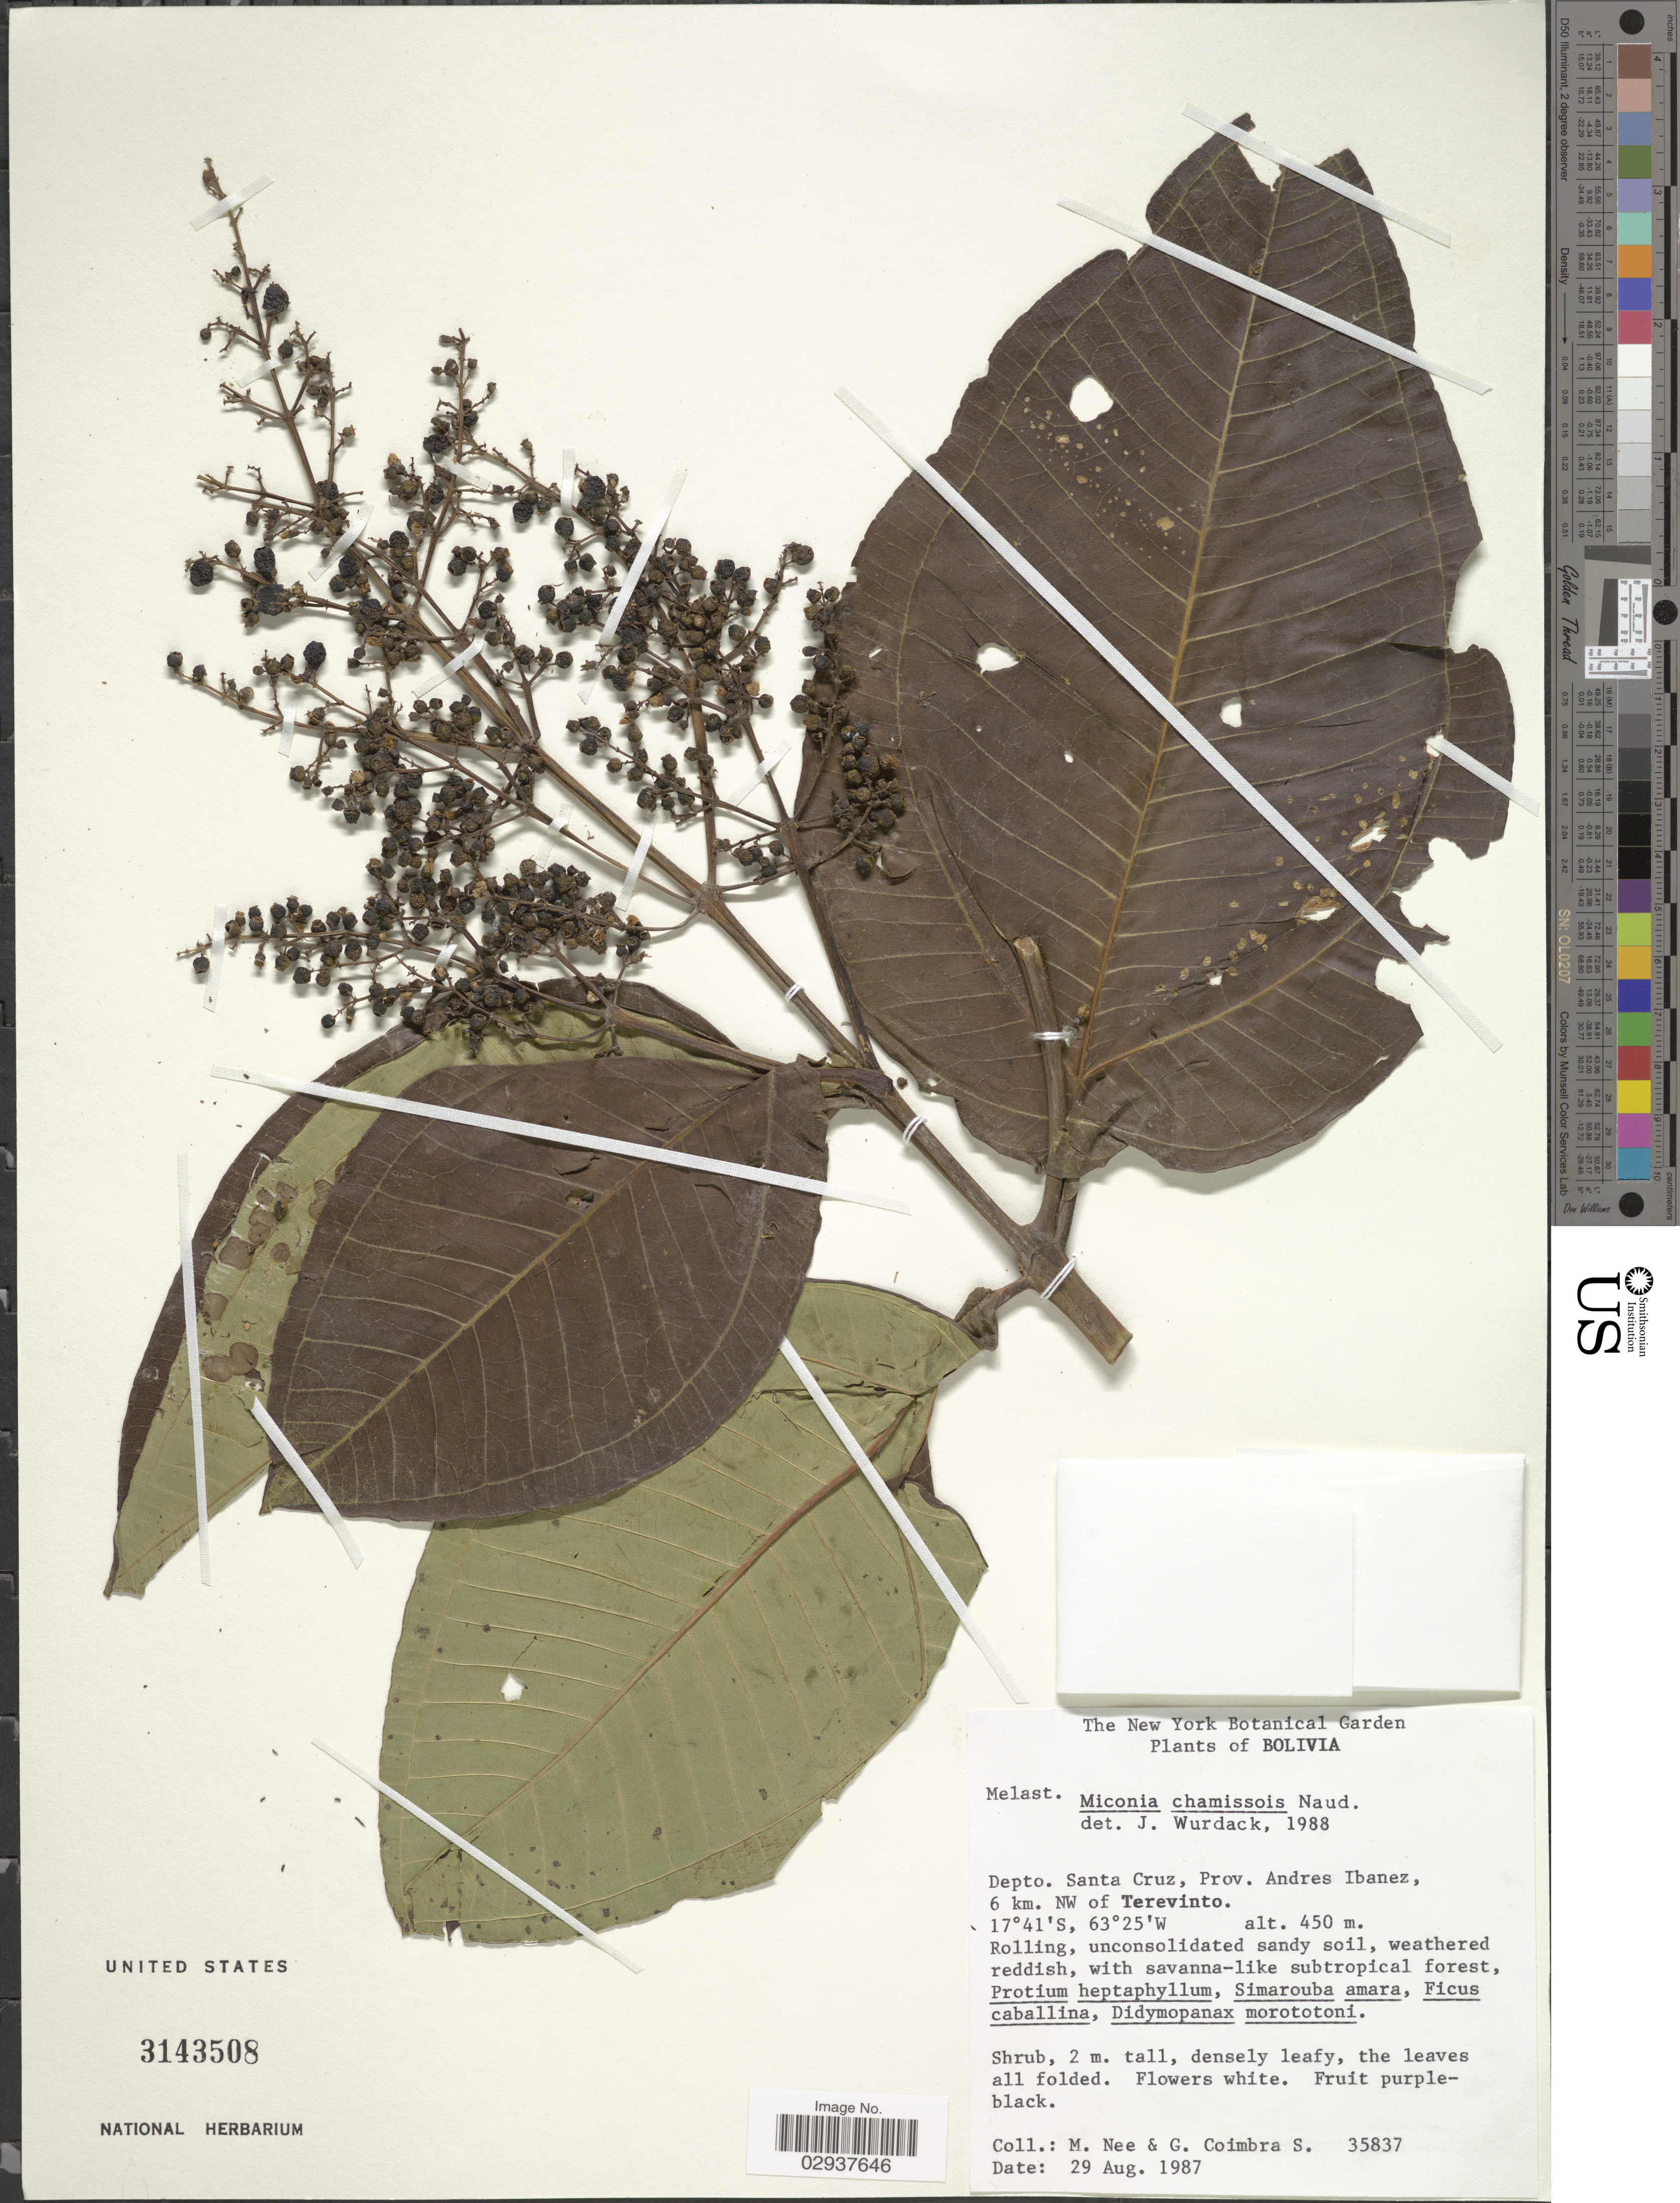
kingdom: Plantae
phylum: Tracheophyta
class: Magnoliopsida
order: Myrtales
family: Melastomataceae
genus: Miconia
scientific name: Miconia chamissois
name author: Naudin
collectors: M. Nee & G. Coimbra S.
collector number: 35837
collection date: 1987-08-29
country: Bolivia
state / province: Santa Cruz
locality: Depto. Santa Cruz, Prov. Andres Ibanez, 6 km. NW of Terevinto.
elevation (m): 450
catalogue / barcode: US 3143508